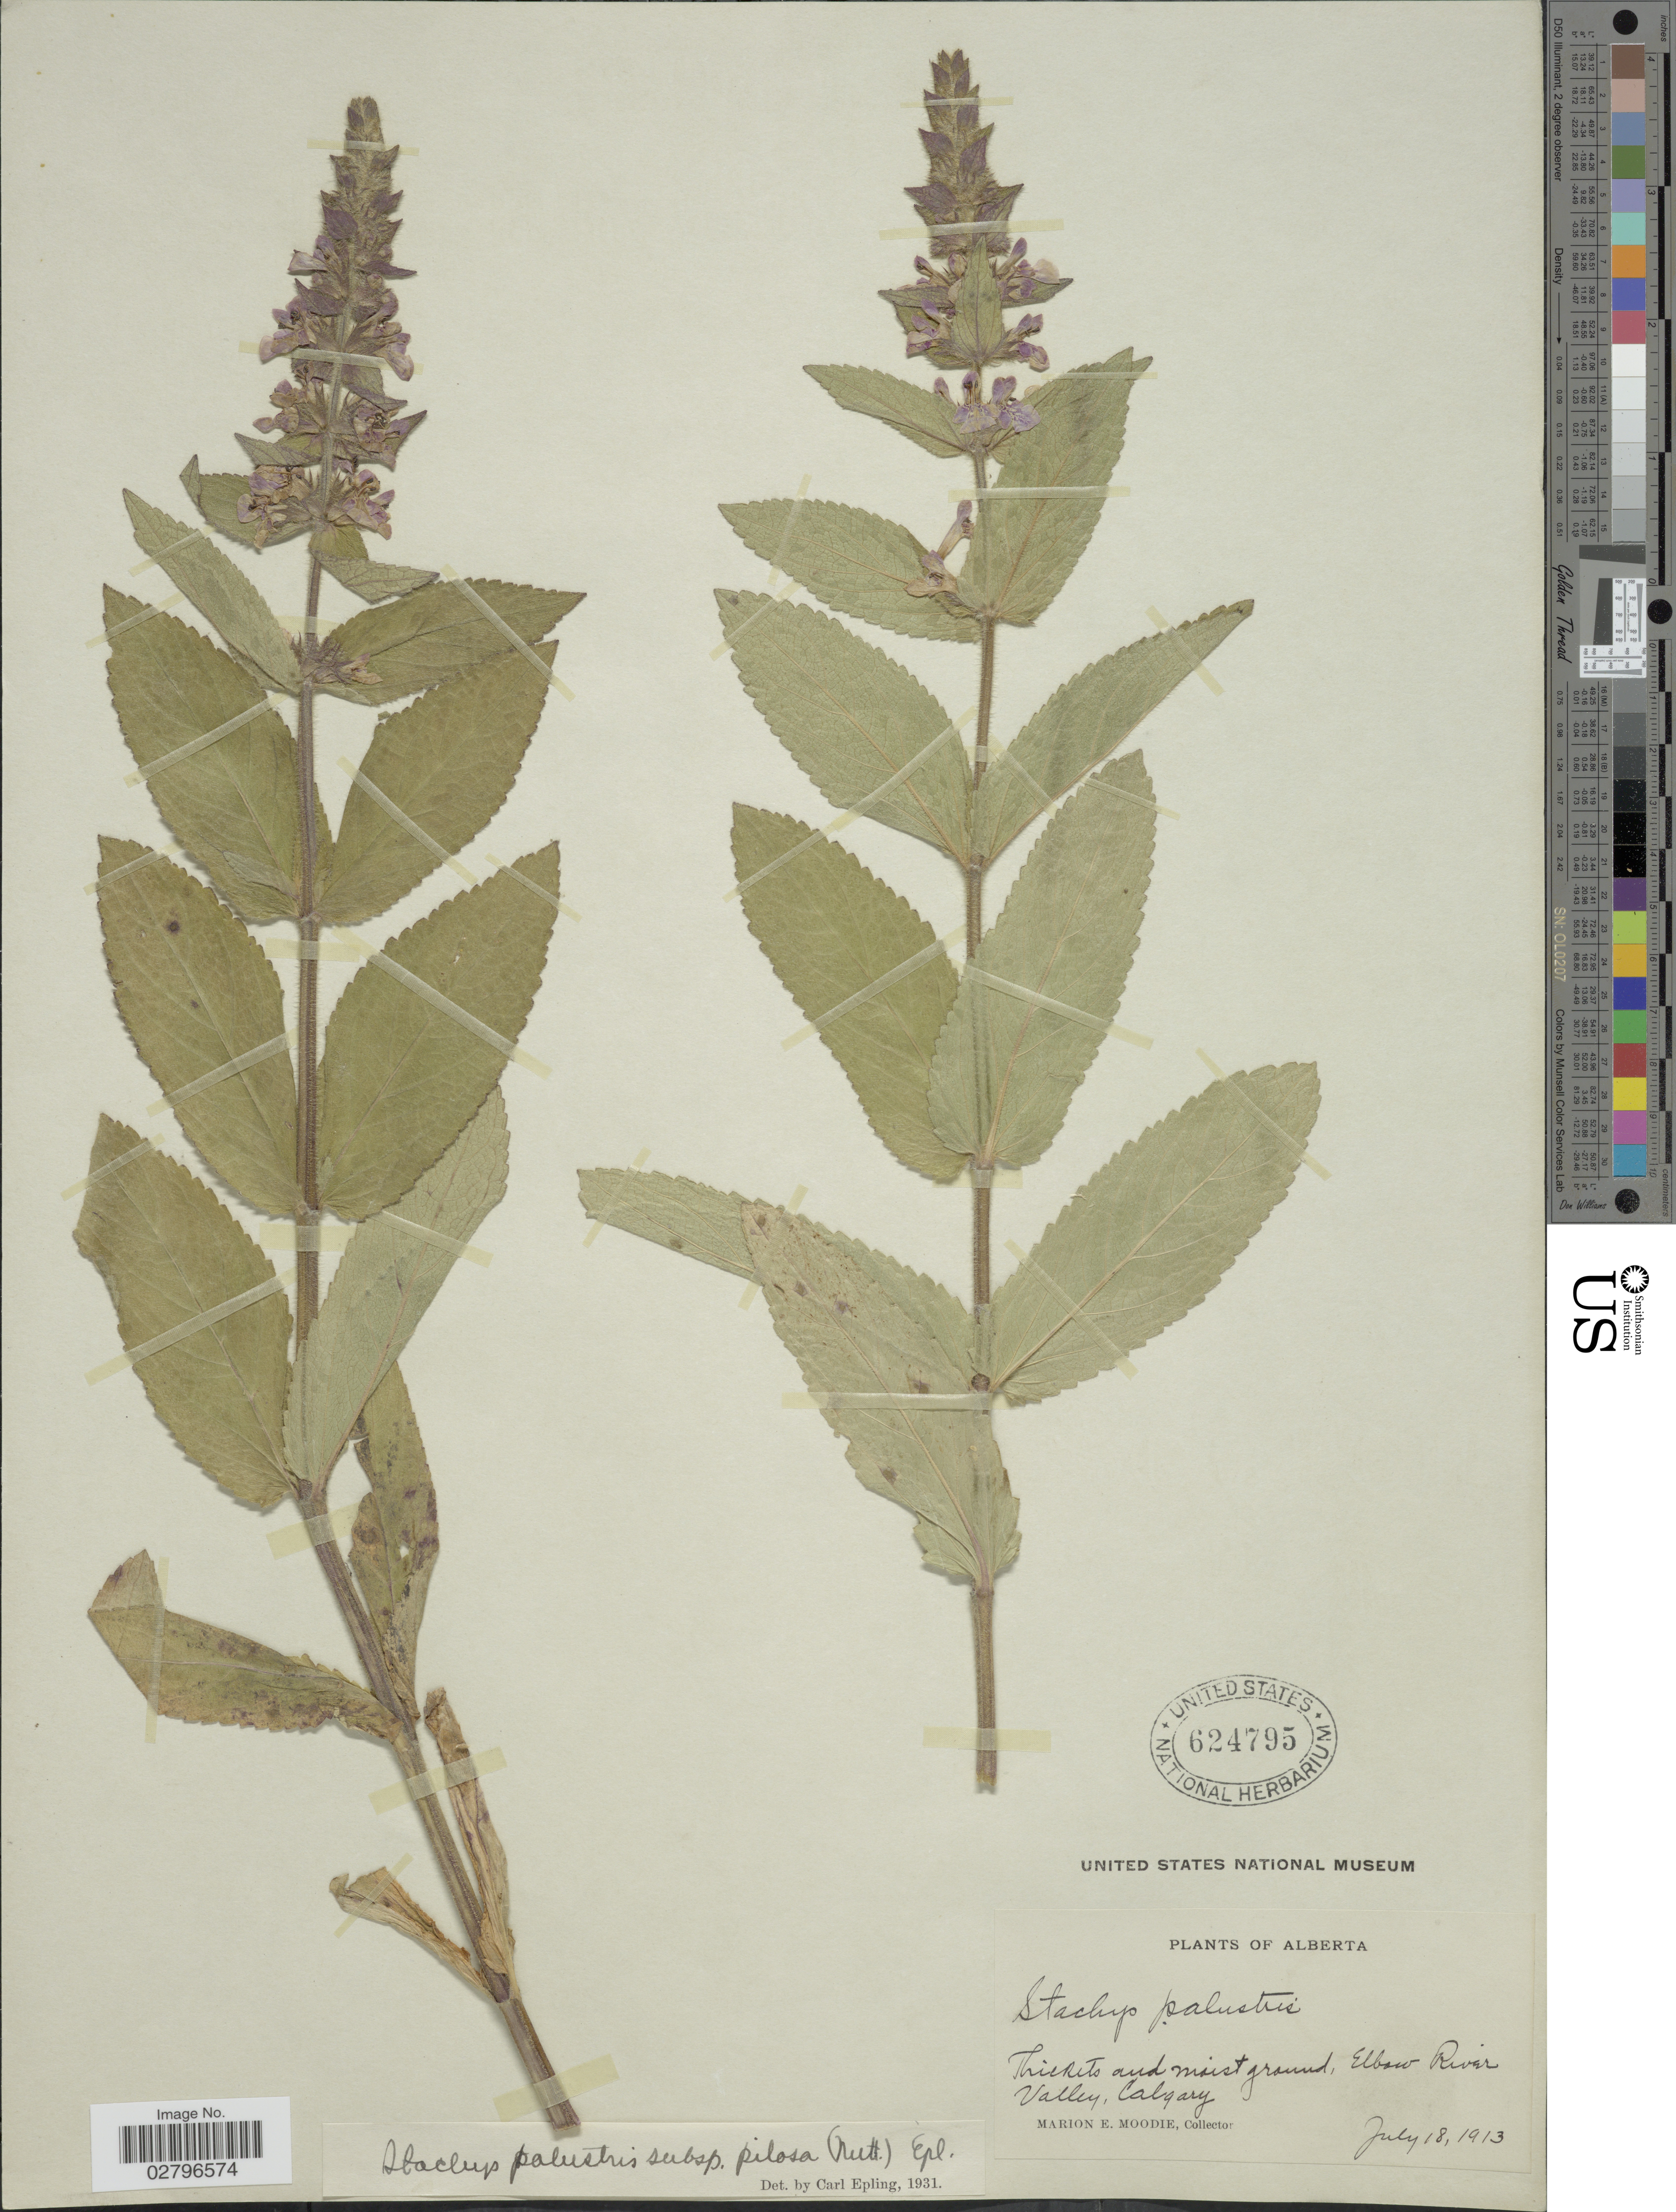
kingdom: Plantae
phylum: Tracheophyta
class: Magnoliopsida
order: Lamiales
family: Lamiaceae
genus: Stachys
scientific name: Stachys pilosa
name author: Nutt.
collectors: M. E. Moodie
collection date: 1913-07-18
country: Canada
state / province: Alberta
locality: Elbow River Valley, Calgary.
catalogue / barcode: US 624795